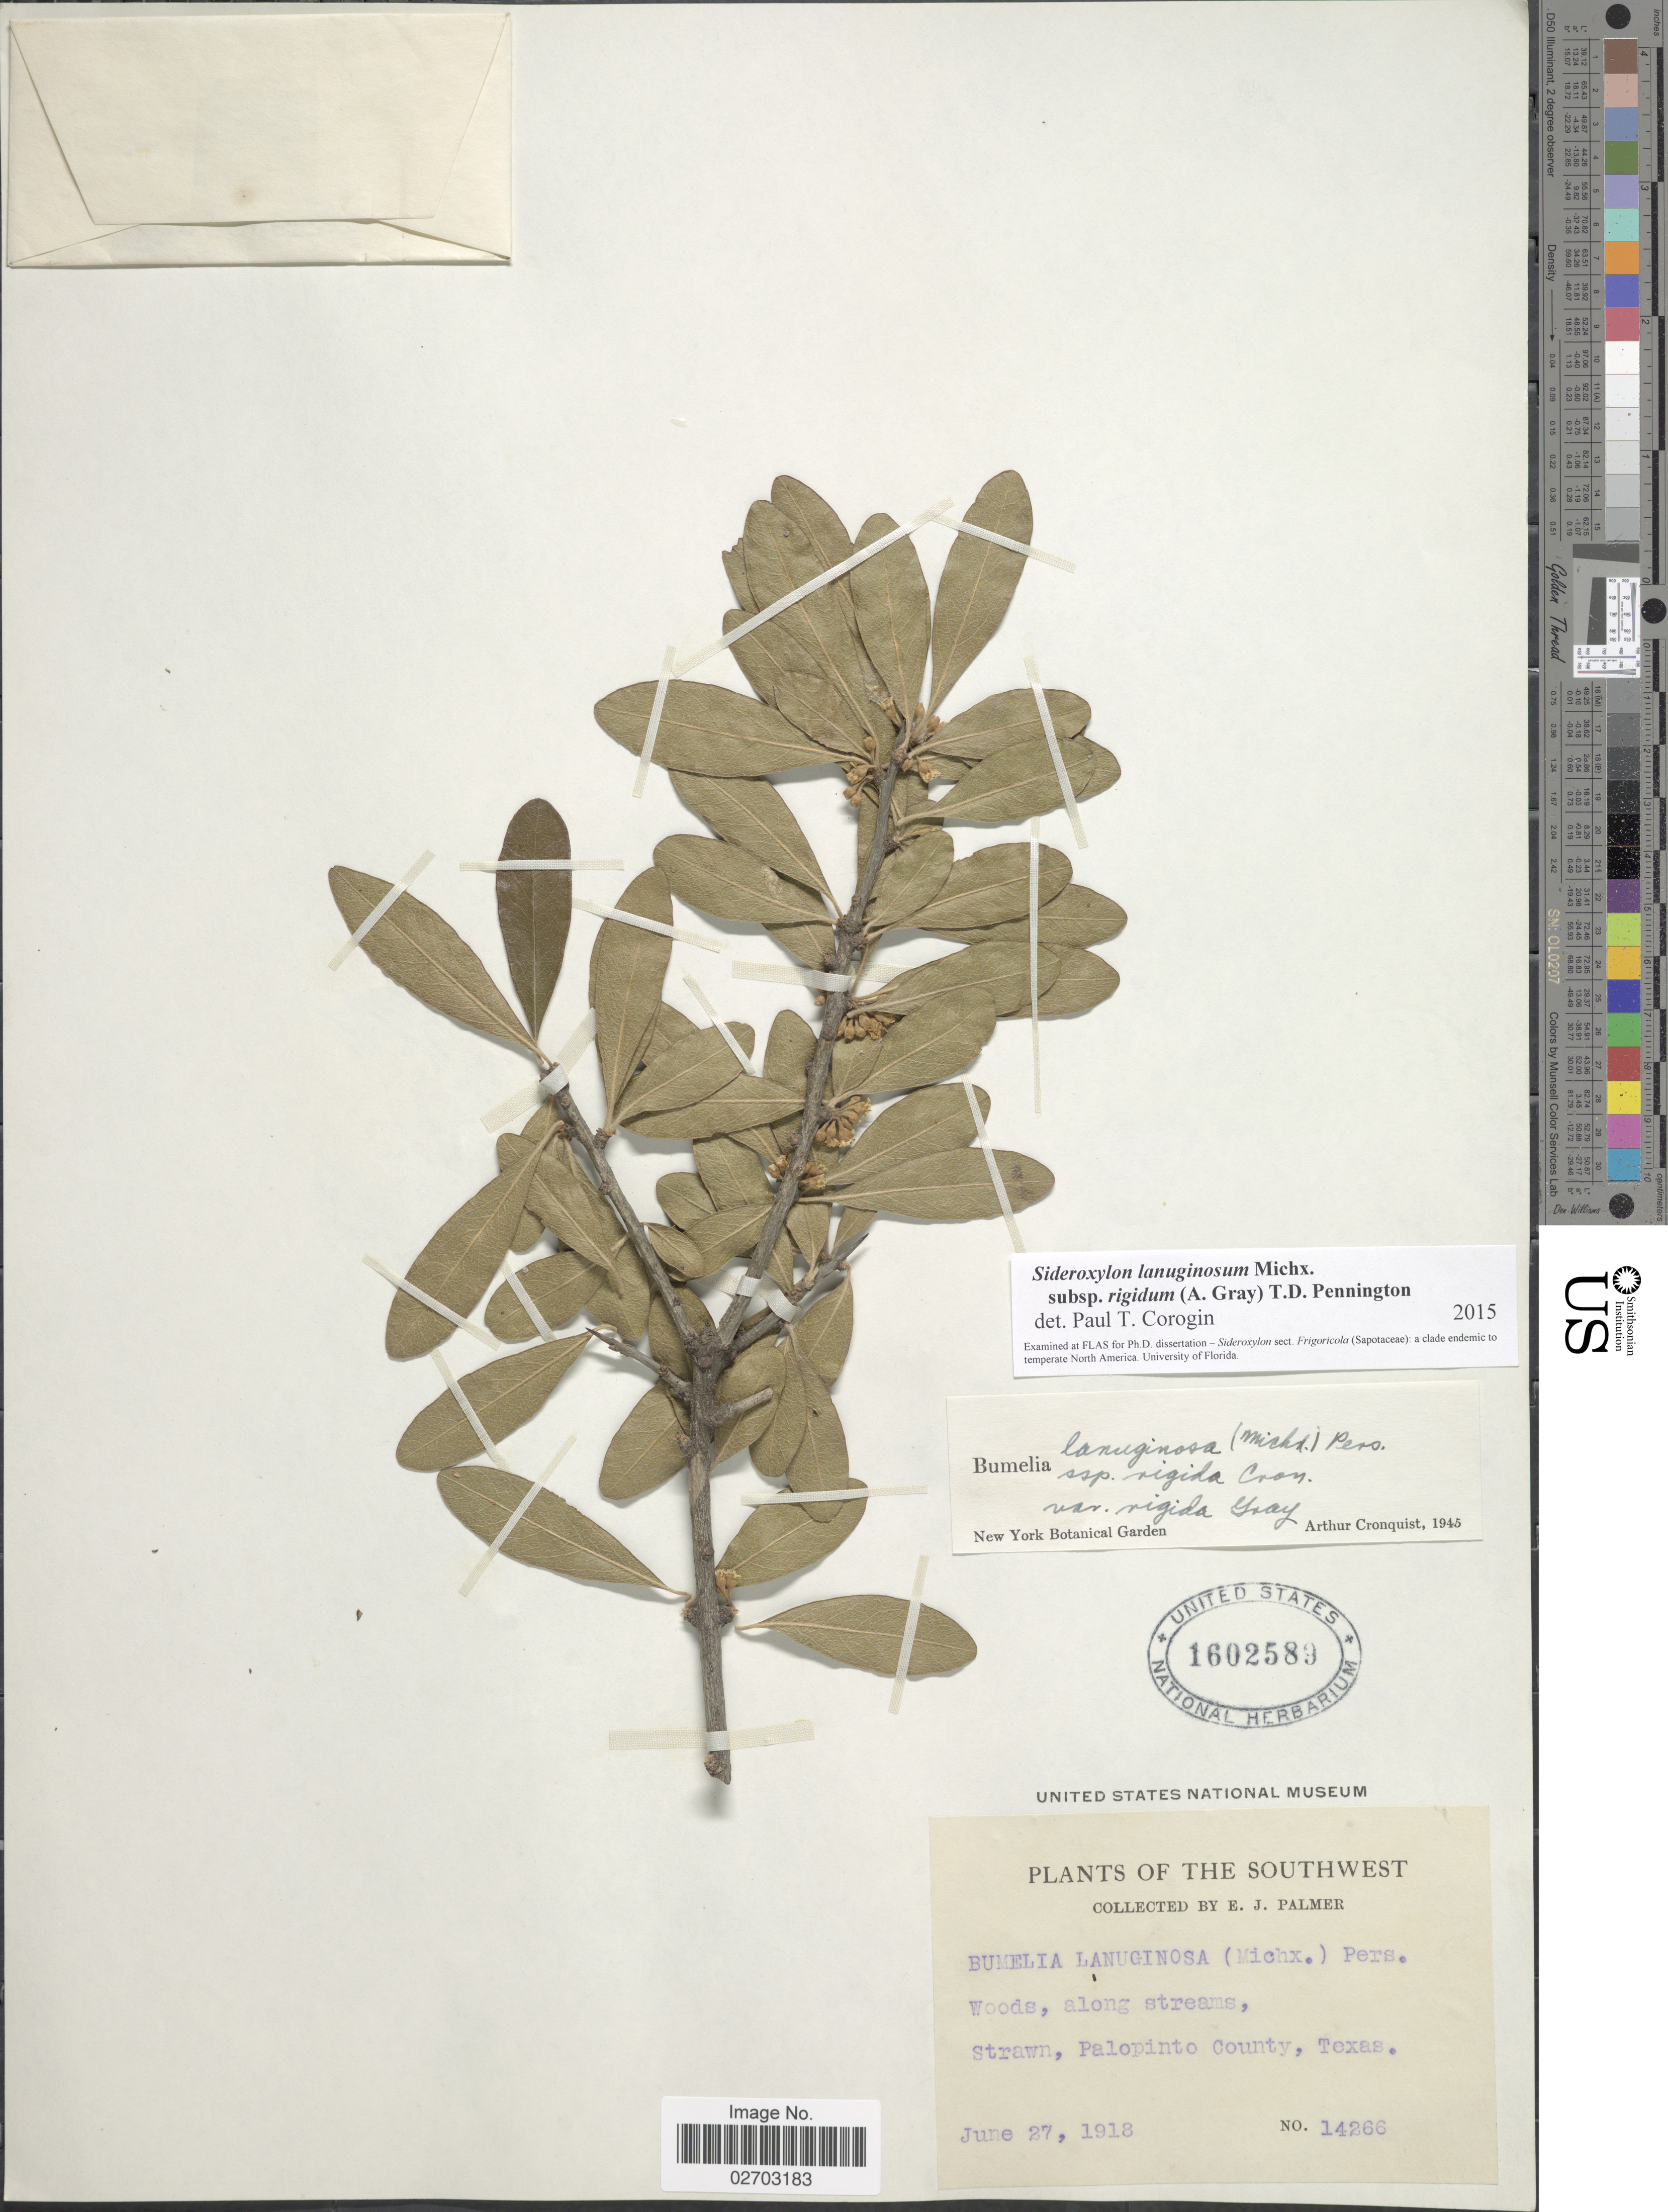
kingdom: Plantae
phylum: Tracheophyta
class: Magnoliopsida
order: Ericales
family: Sapotaceae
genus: Sideroxylon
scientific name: Sideroxylon lanuginosum subsp. rigidum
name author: (A. Gray) T.D. Penn.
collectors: E. J. Palmer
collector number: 14266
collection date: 1918-06-27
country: United States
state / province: Texas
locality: Southwest, woods, along streams, Strawn, Palopinto County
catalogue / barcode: US 1602589